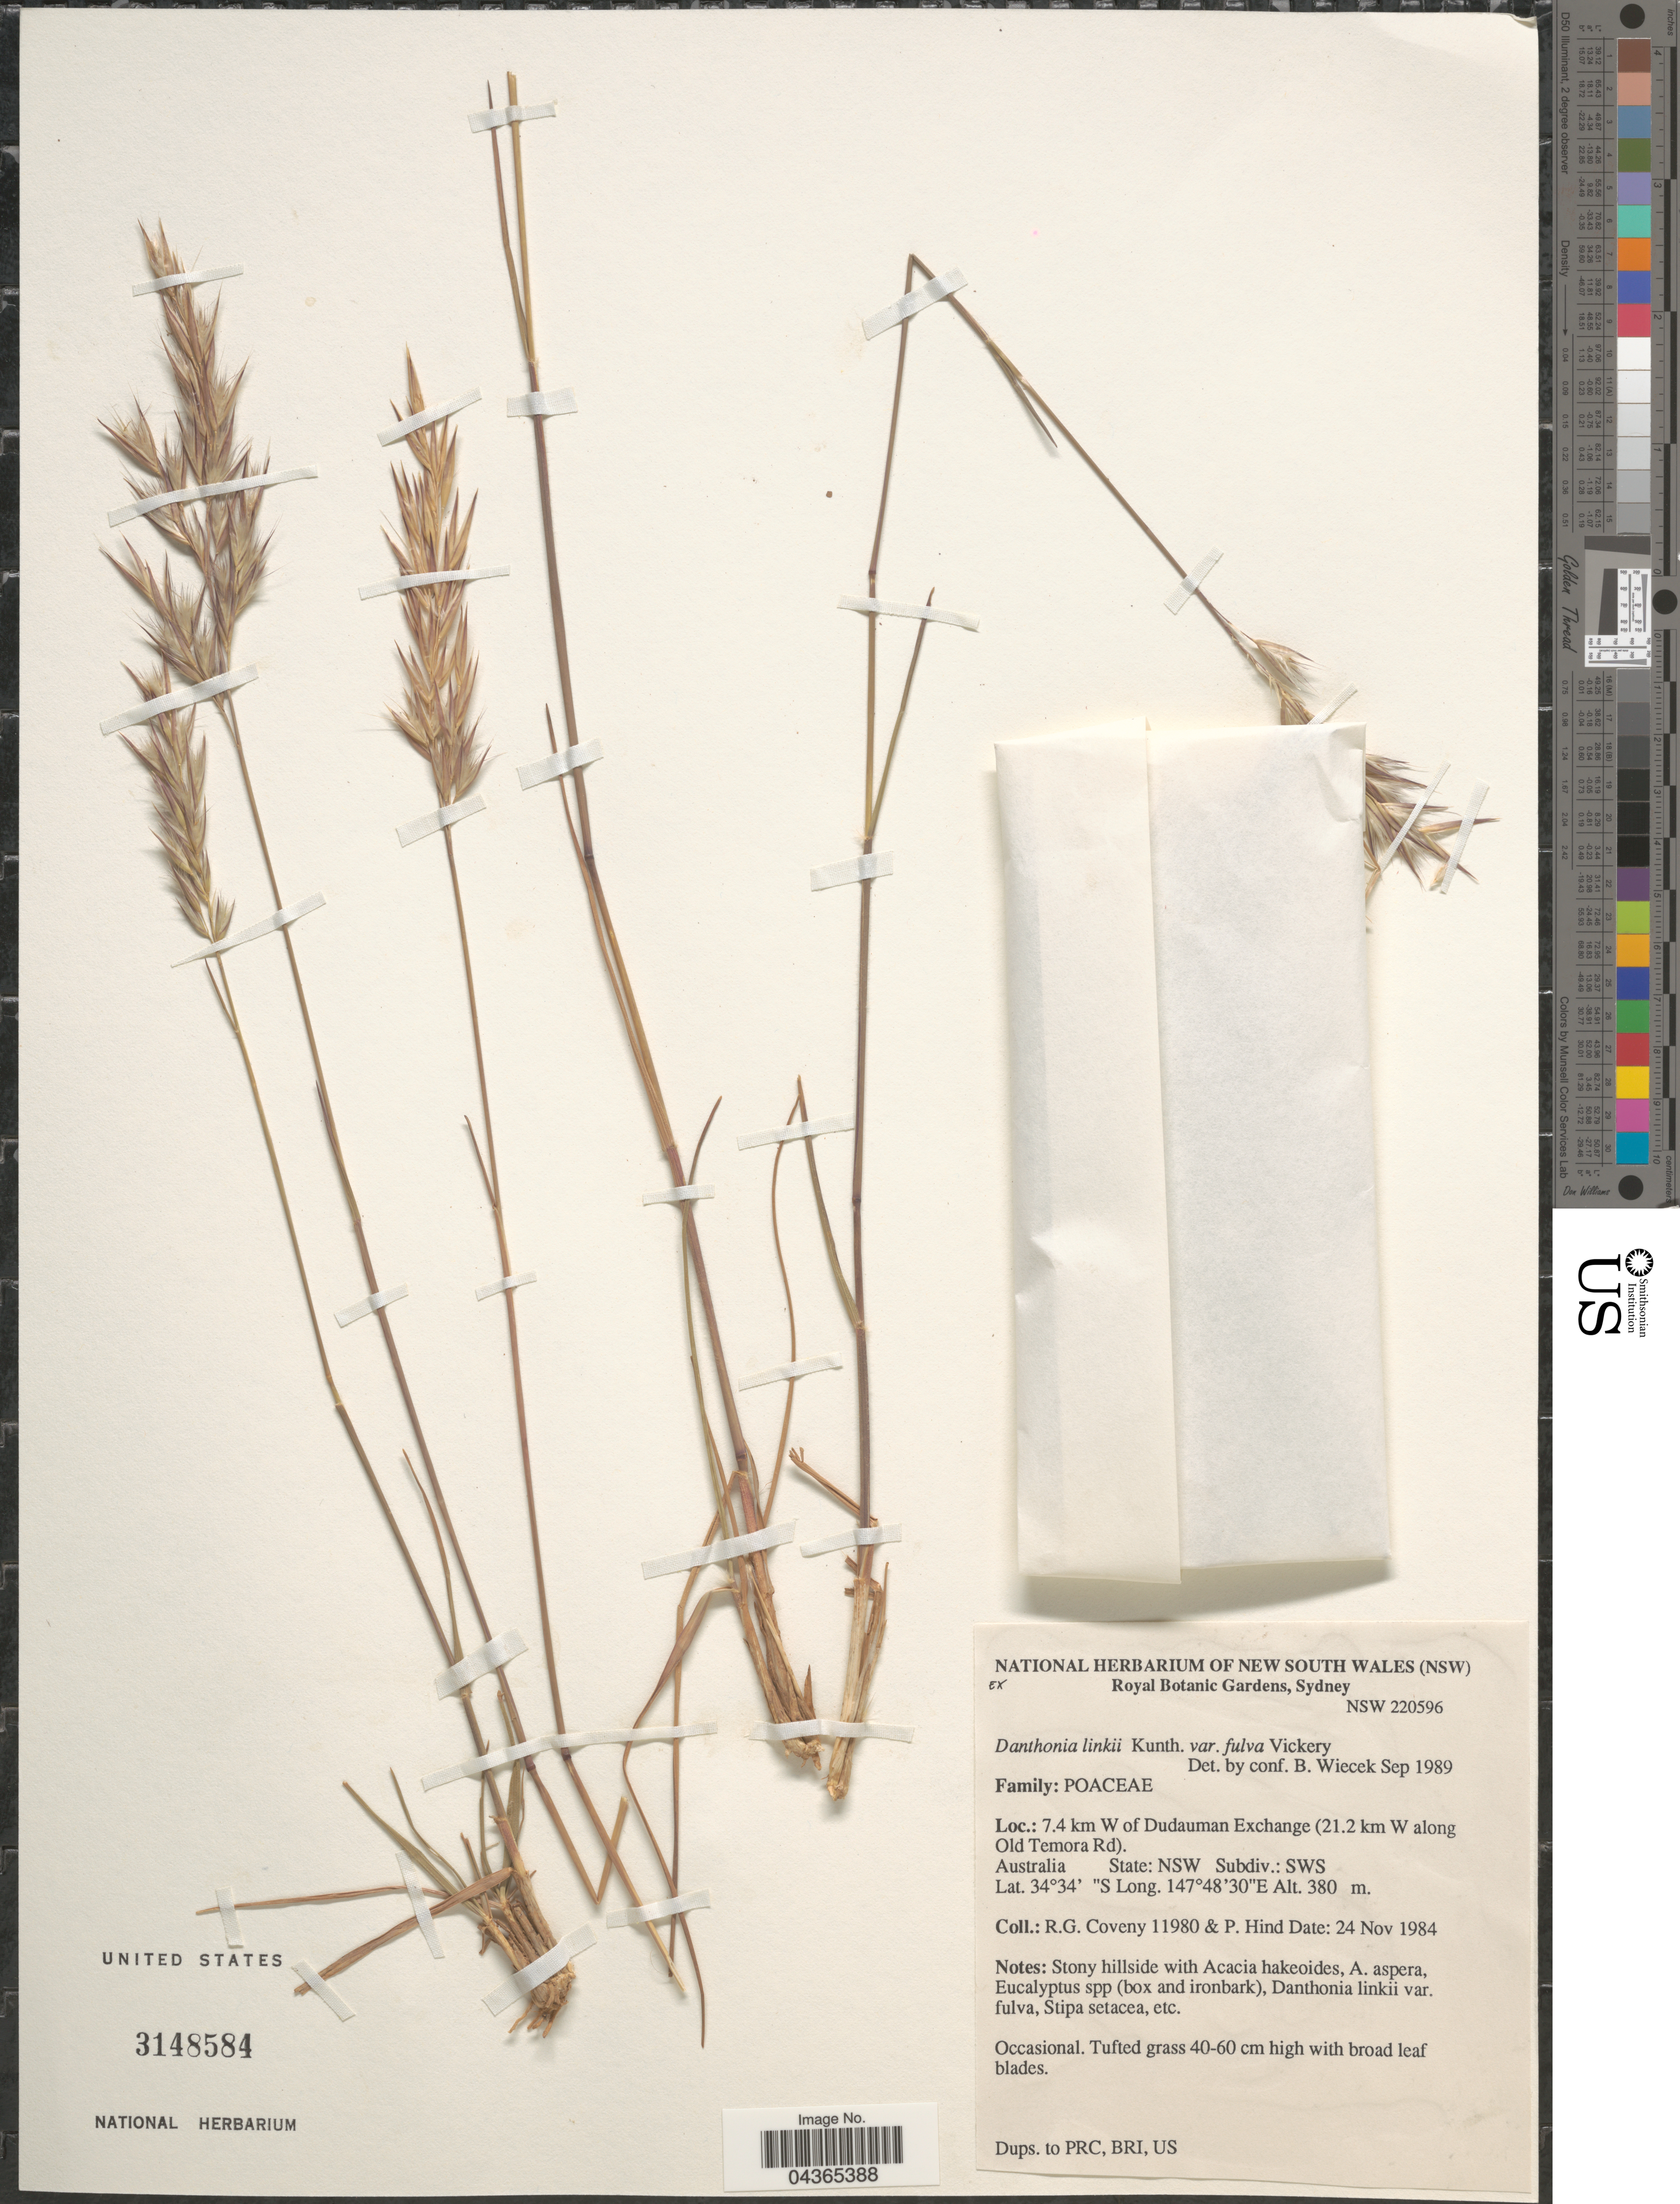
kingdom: Plantae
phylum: Tracheophyta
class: Liliopsida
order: Poales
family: Poaceae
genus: Rytidosperma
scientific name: Rytidosperma bipartitum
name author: (Link) A.M. Humphreys & H.P. Linder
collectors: R. Coveny & P. Hind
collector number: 11980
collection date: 1984-11-24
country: Australia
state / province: New South Wales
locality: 7.4 km W of Dudauman Exchange (21.2 km W along Old Temora Rd). Subdiv.: SWS.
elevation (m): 380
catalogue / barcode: US 3148584